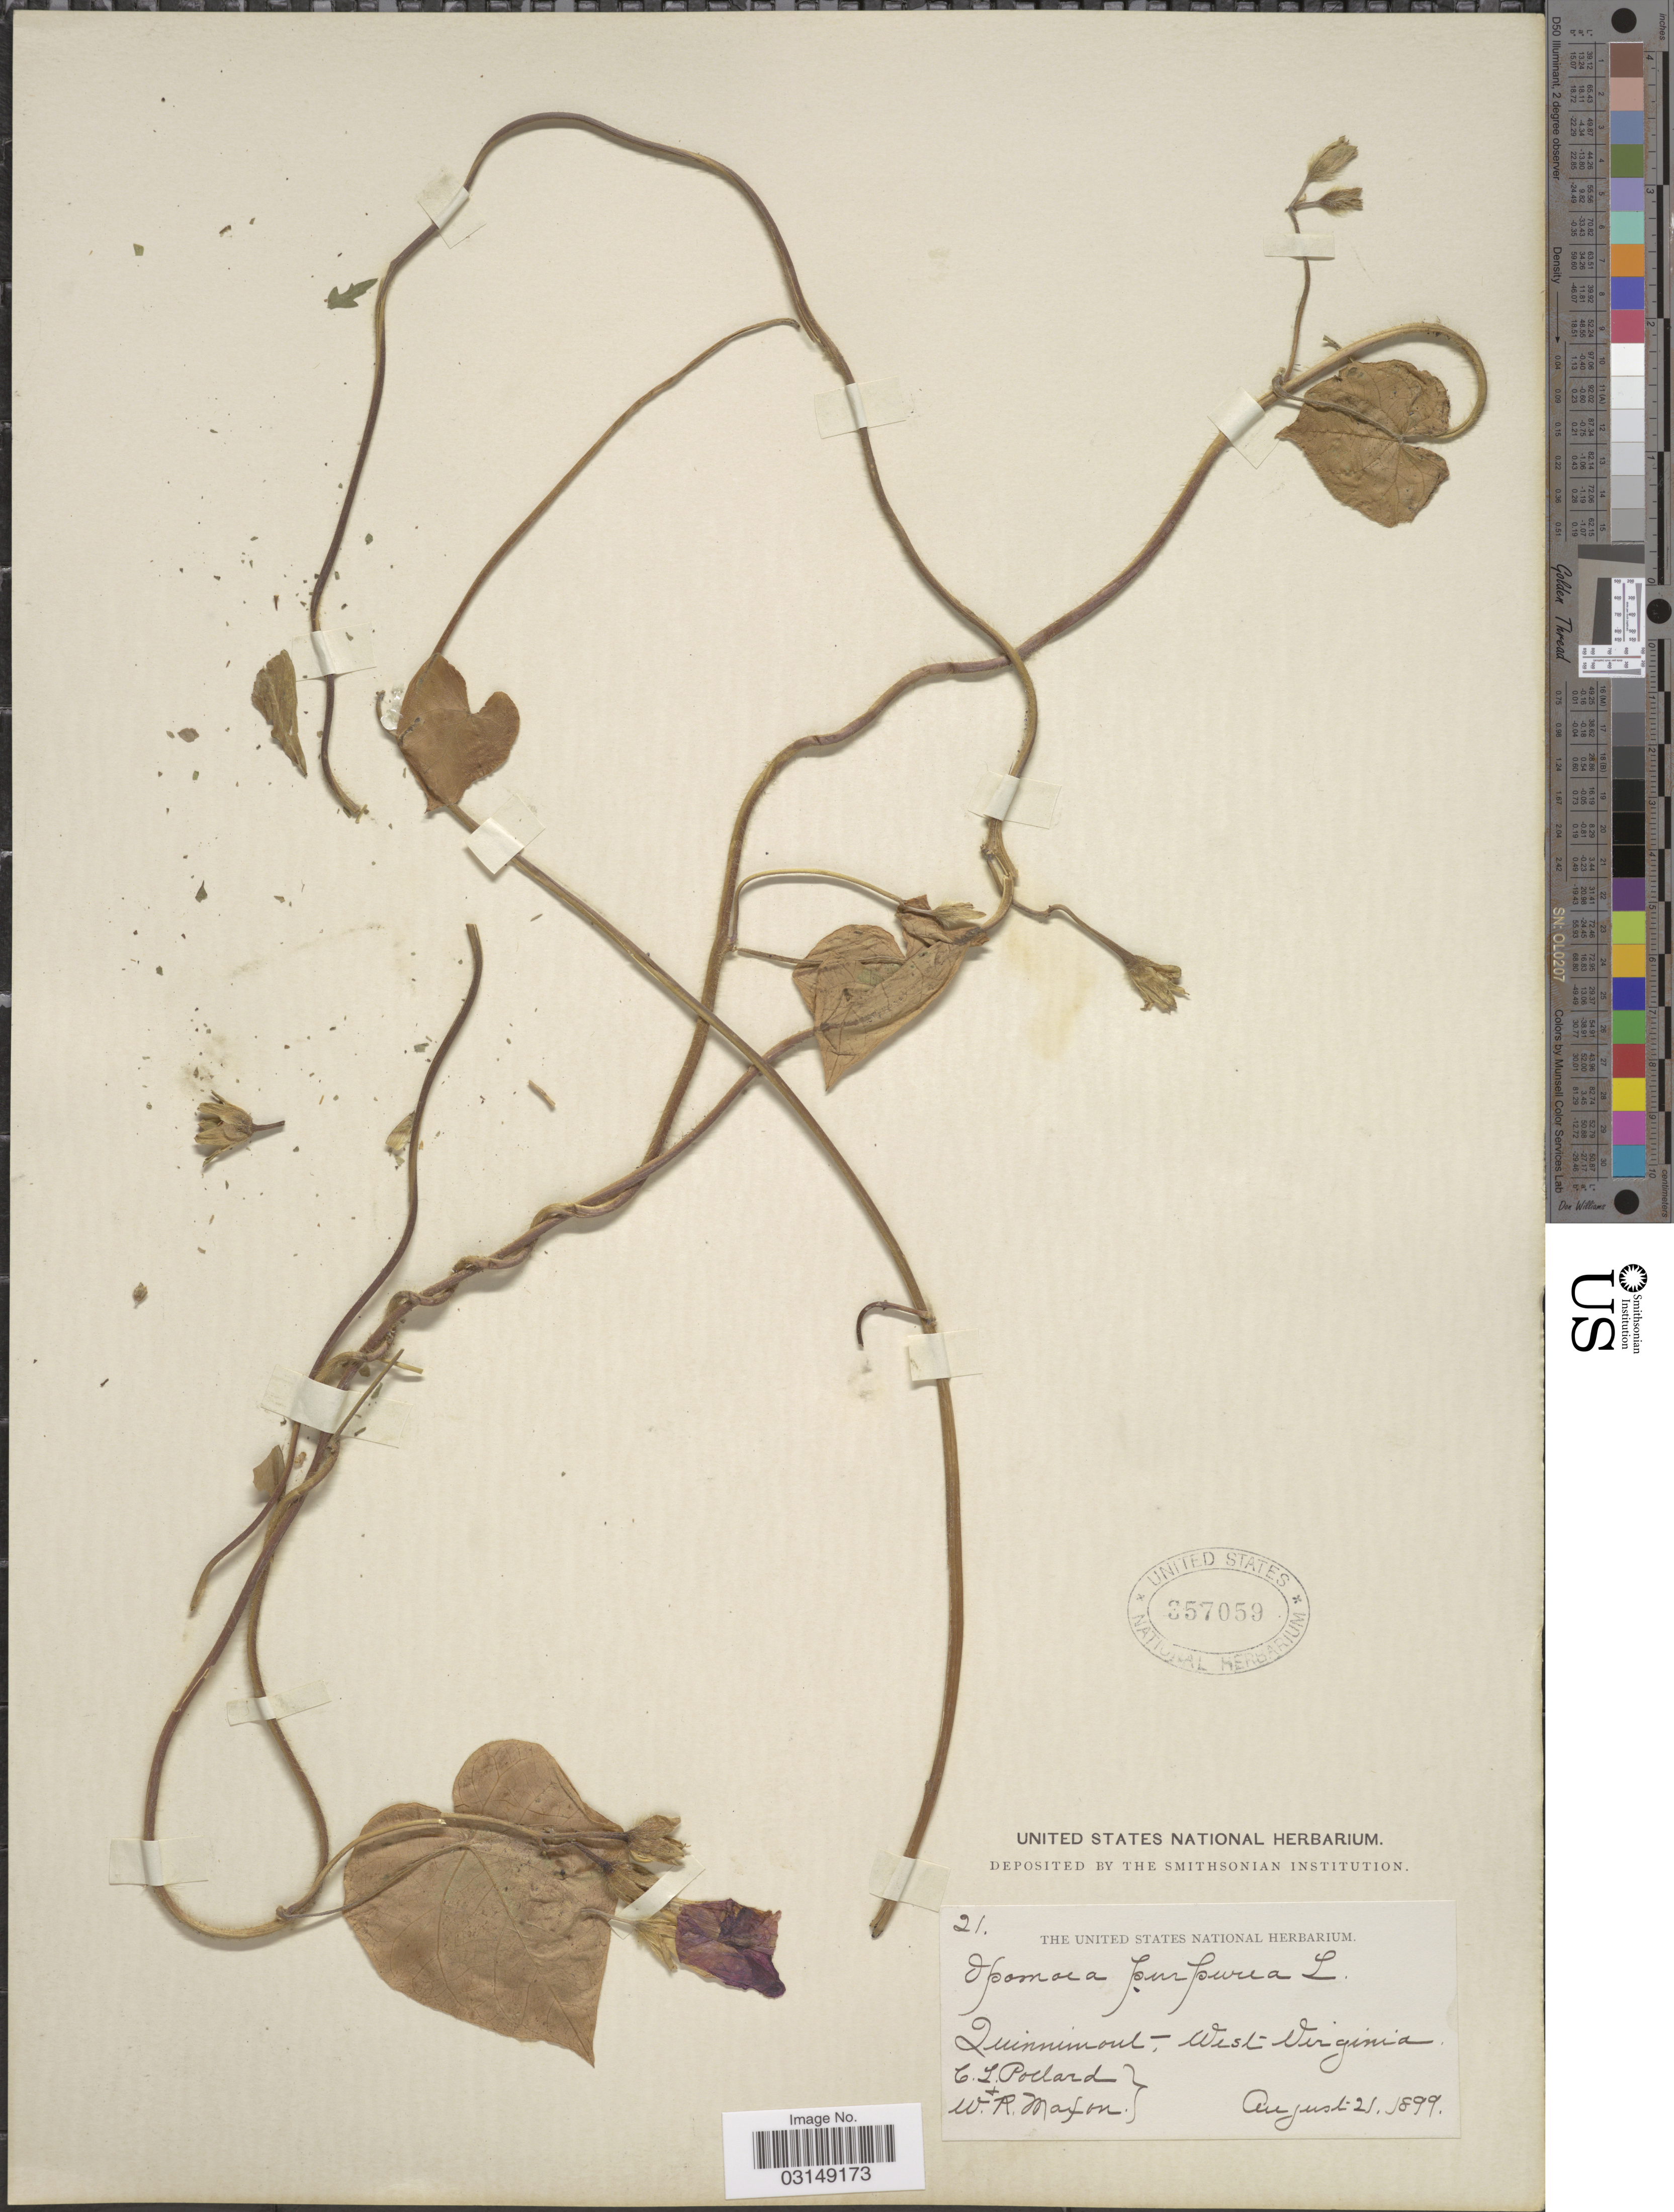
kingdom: Plantae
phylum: Tracheophyta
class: Magnoliopsida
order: Solanales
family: Convolvulaceae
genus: Ipomoea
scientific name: Ipomoea purpurea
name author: (L.) Roth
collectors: C. L. Pollard & W. R. Maxon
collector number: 21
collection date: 1899-08-21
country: United States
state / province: West Virginia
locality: Quinnimont.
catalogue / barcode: US 357059